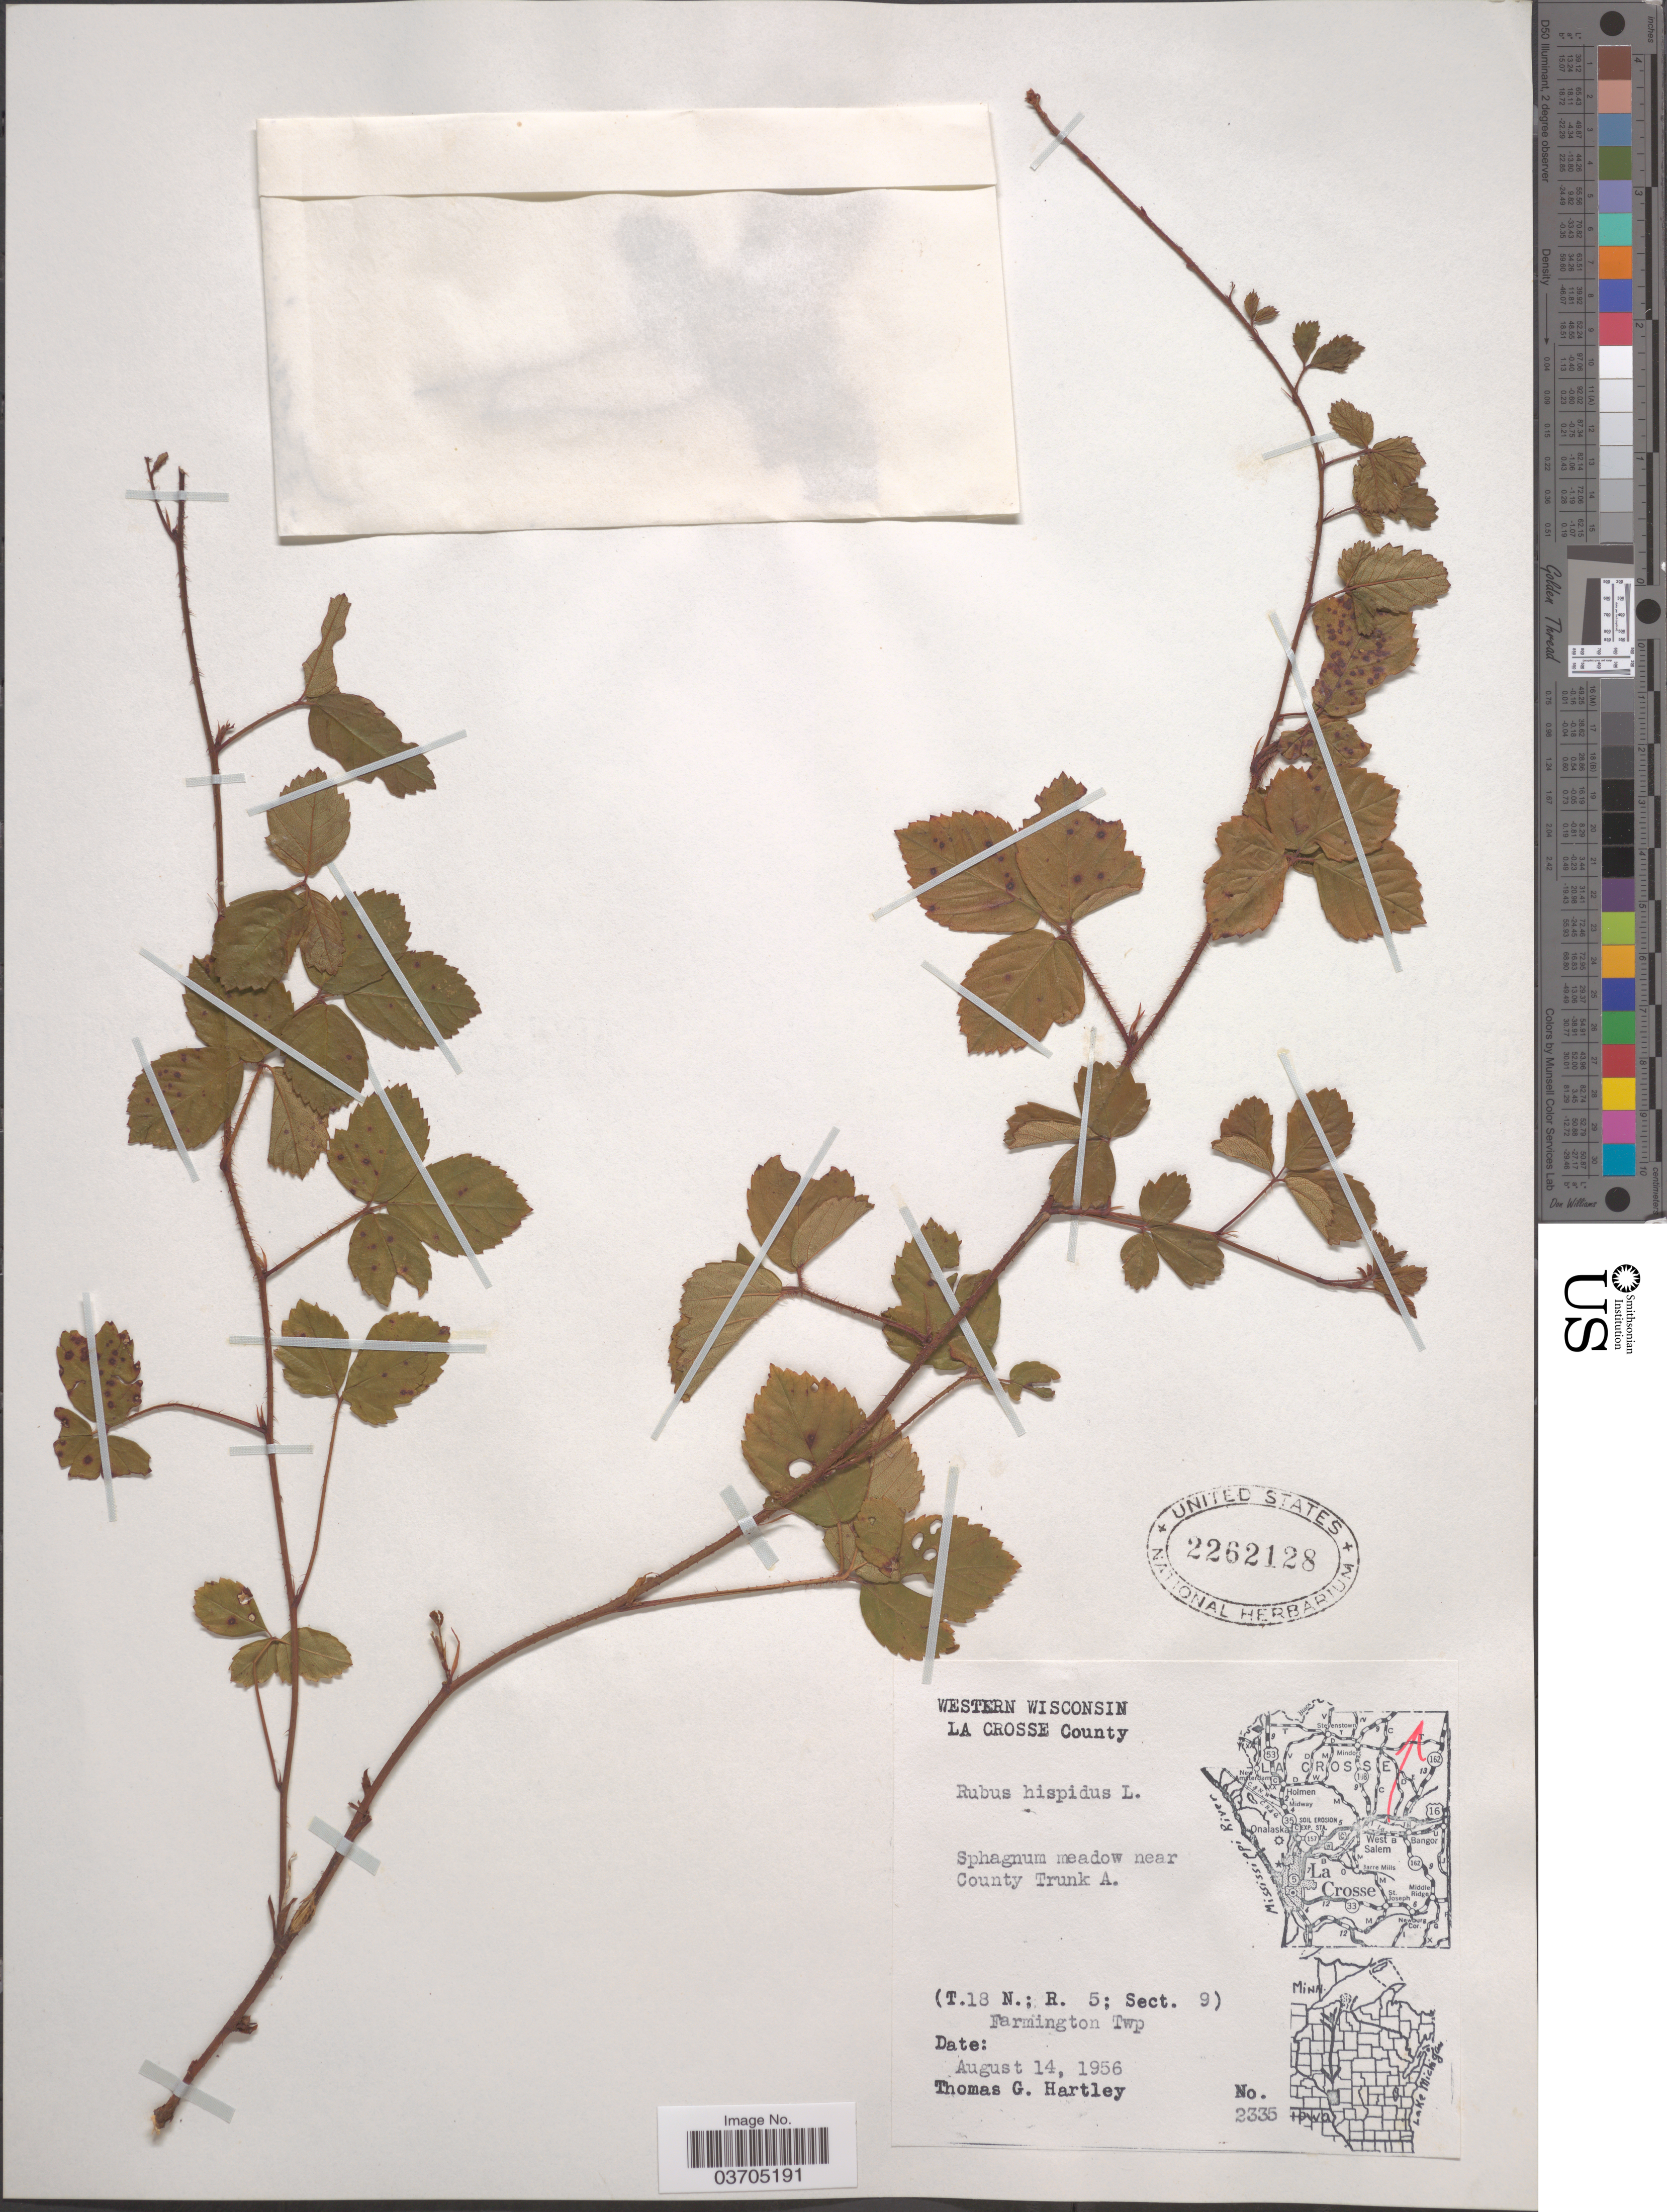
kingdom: Plantae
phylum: Tracheophyta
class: Magnoliopsida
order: Rosales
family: Rosaceae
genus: Rubus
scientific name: Rubus hispidus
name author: L.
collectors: T. G. Hartley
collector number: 2335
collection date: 1956-08-14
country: United States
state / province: Wisconsin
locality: Western Wisconsin. La Crosse County. Sphagnum meadow near County Trunk A. (T. 18 N. ; R. 5; Sect. 9) Farmington Twp.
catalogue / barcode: US 2262128